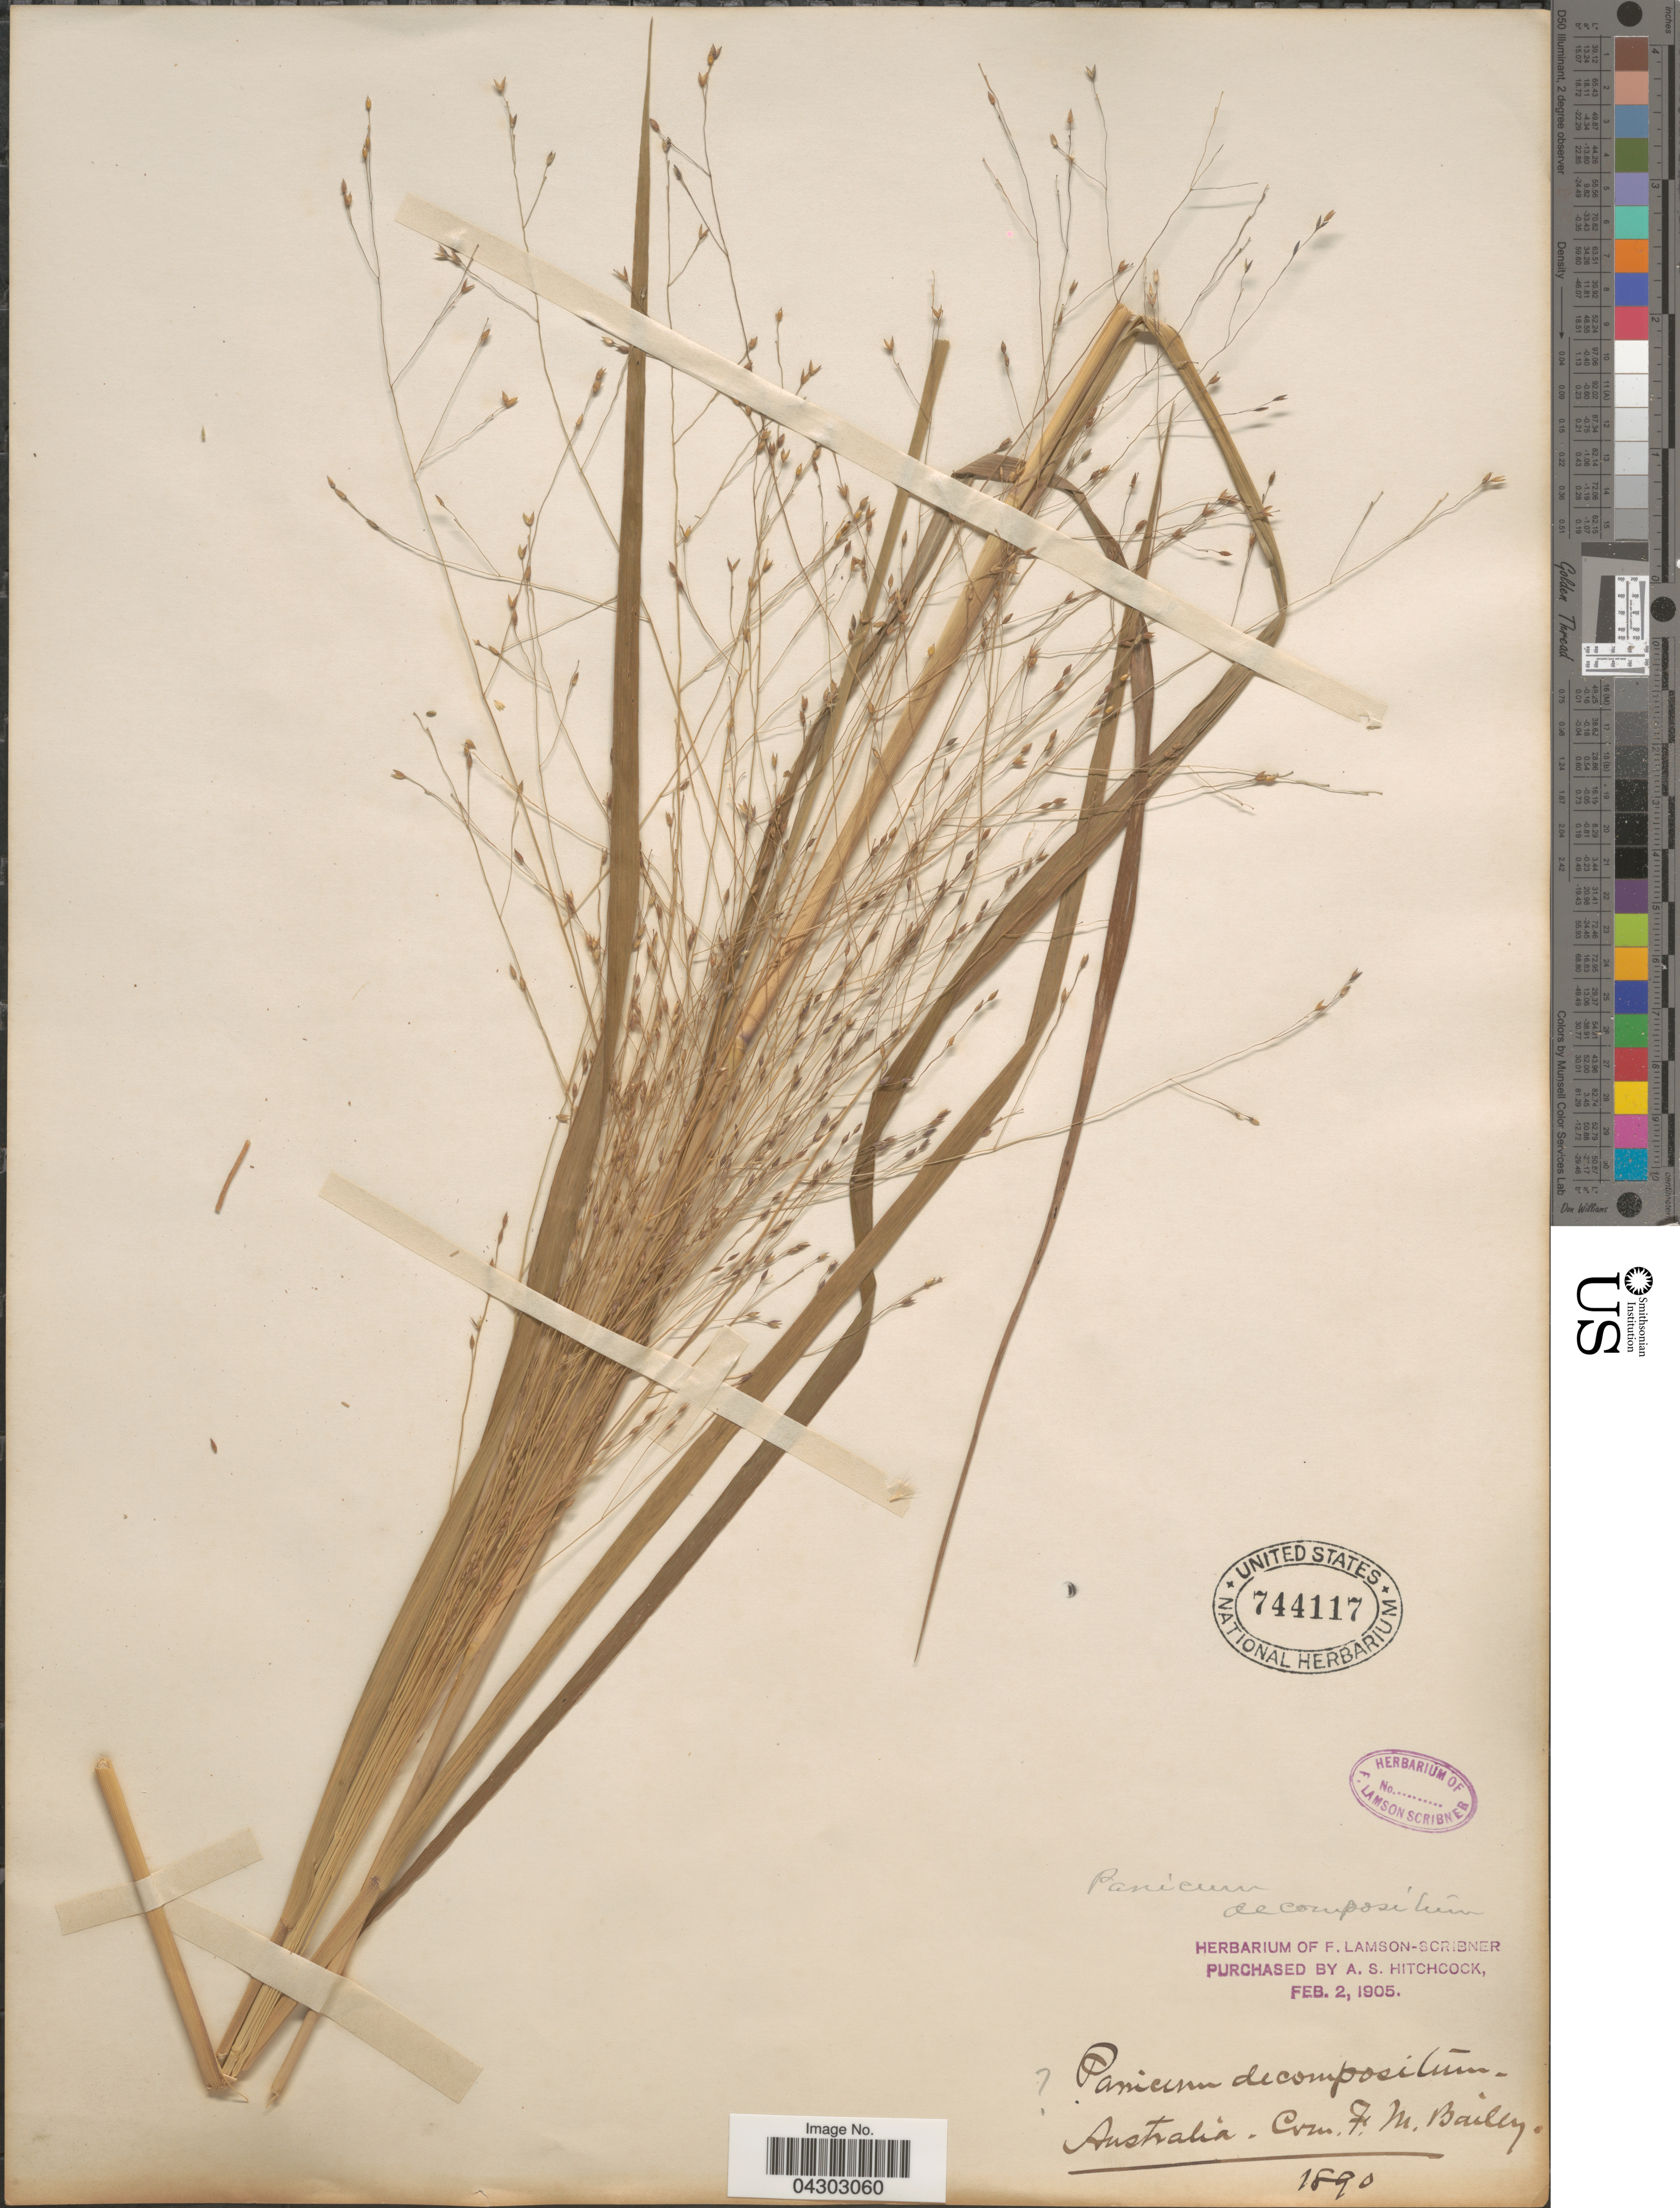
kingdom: Plantae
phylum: Tracheophyta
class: Liliopsida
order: Poales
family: Poaceae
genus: Panicum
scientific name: Panicum decompositum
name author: R. Br.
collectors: ex herb. F. Lamson Scribner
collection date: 1890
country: Australia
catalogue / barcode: US 744117